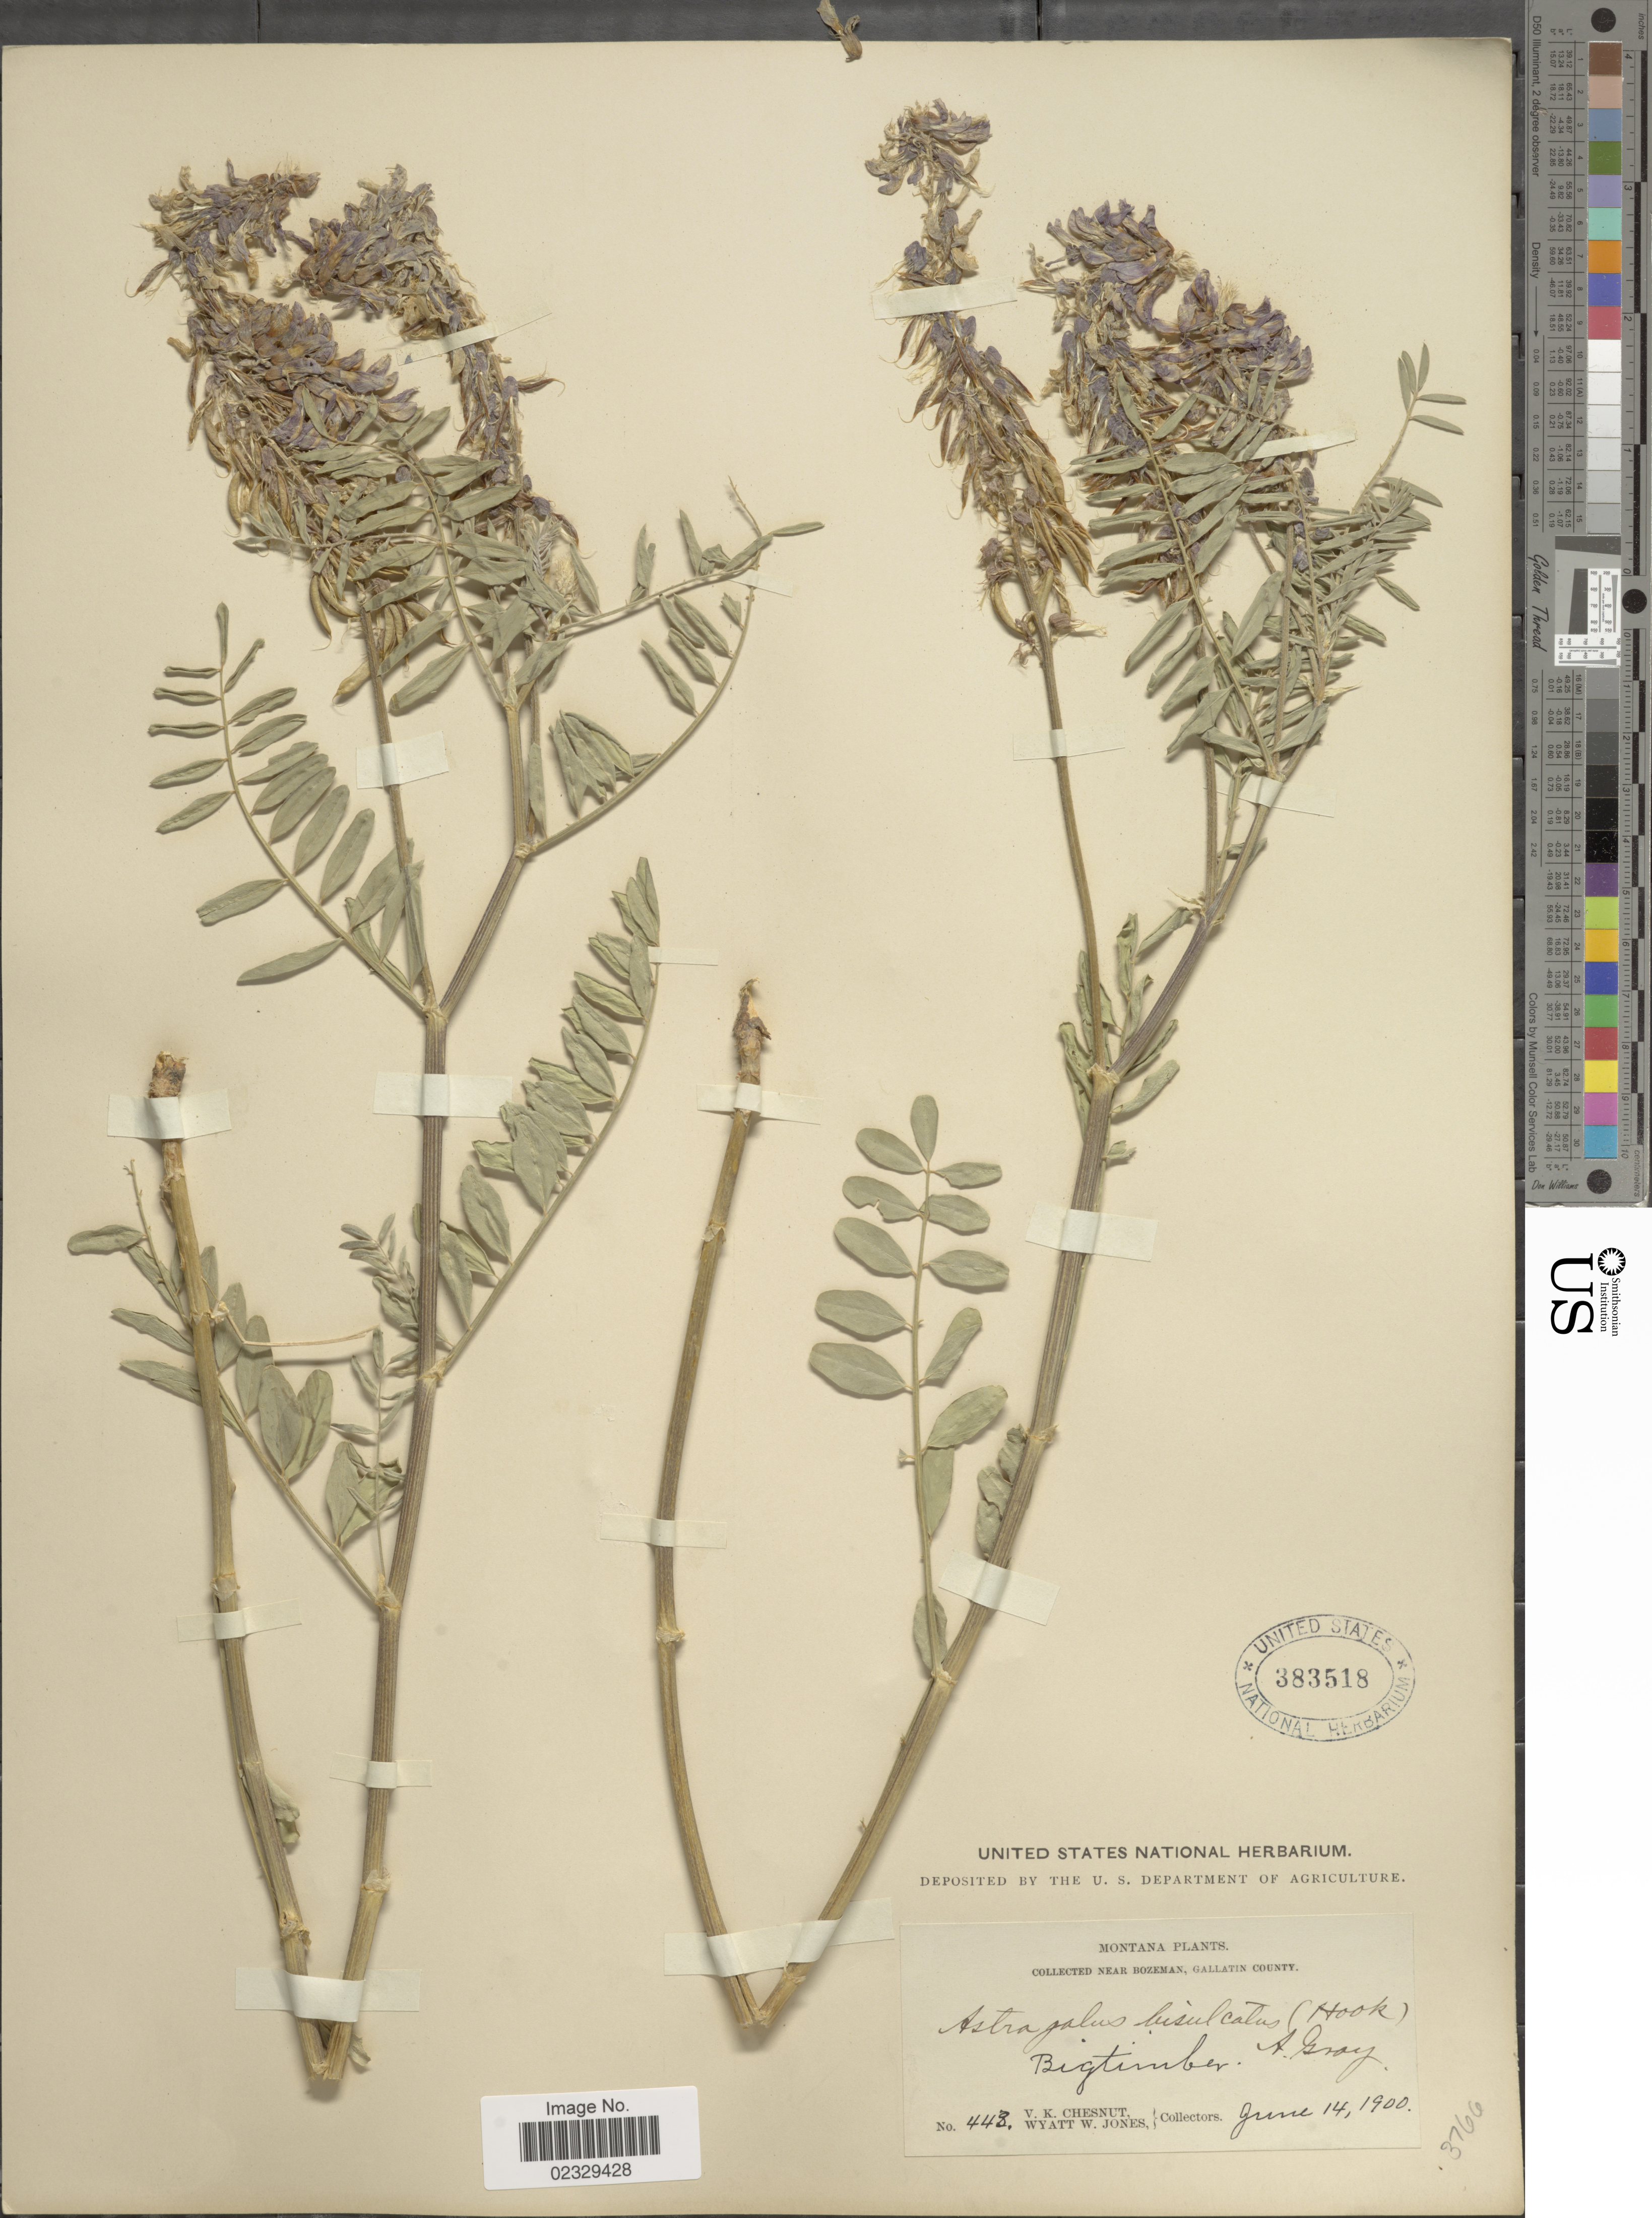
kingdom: Plantae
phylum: Tracheophyta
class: Magnoliopsida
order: Fabales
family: Fabaceae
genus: Astragalus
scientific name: Astragalus bisulcatus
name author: (Hook.) A. Gray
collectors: V. Chesnut & W. W. Jones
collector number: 443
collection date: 1900-06-14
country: United States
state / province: Montana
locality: Near Bozeman, Gallatin County, Bigtimber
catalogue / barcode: US 383518